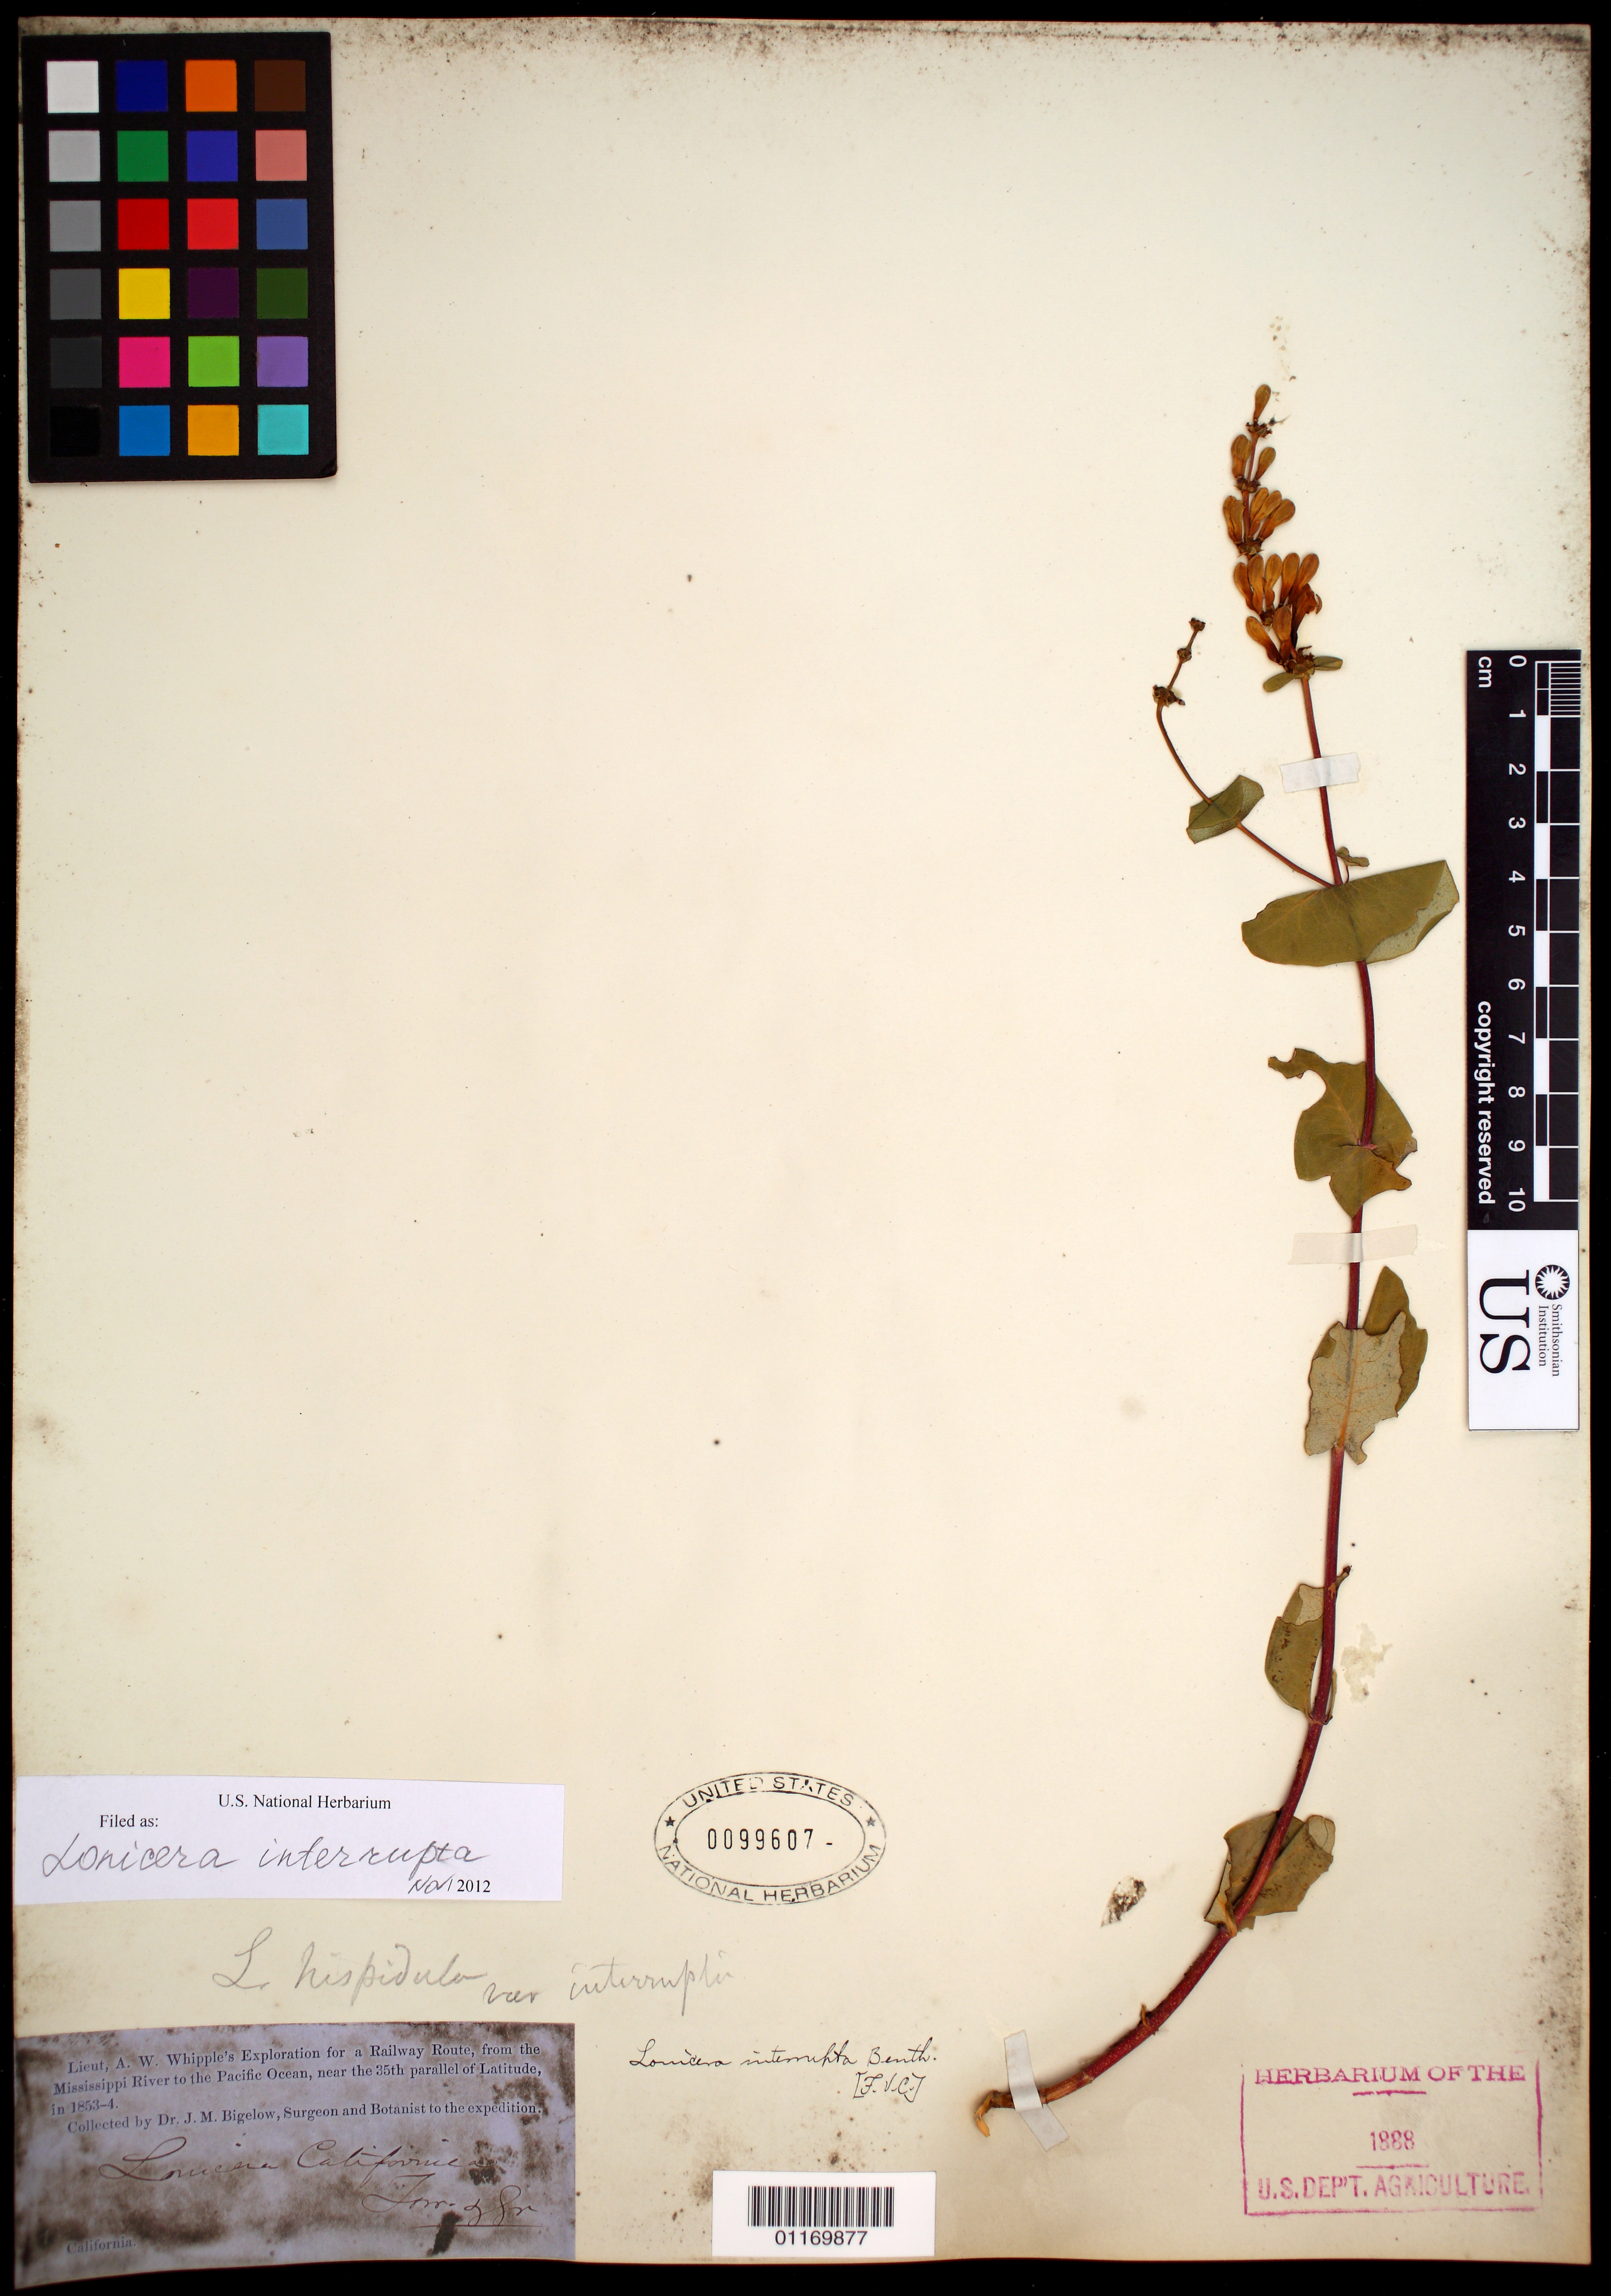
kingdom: Plantae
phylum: Tracheophyta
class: Magnoliopsida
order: Dipsacales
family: Caprifoliaceae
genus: Lonicera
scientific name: Lonicera interrupta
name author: Benth.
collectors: J. M. Bigelow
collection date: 1853/1854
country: United States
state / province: California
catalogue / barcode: US 99607